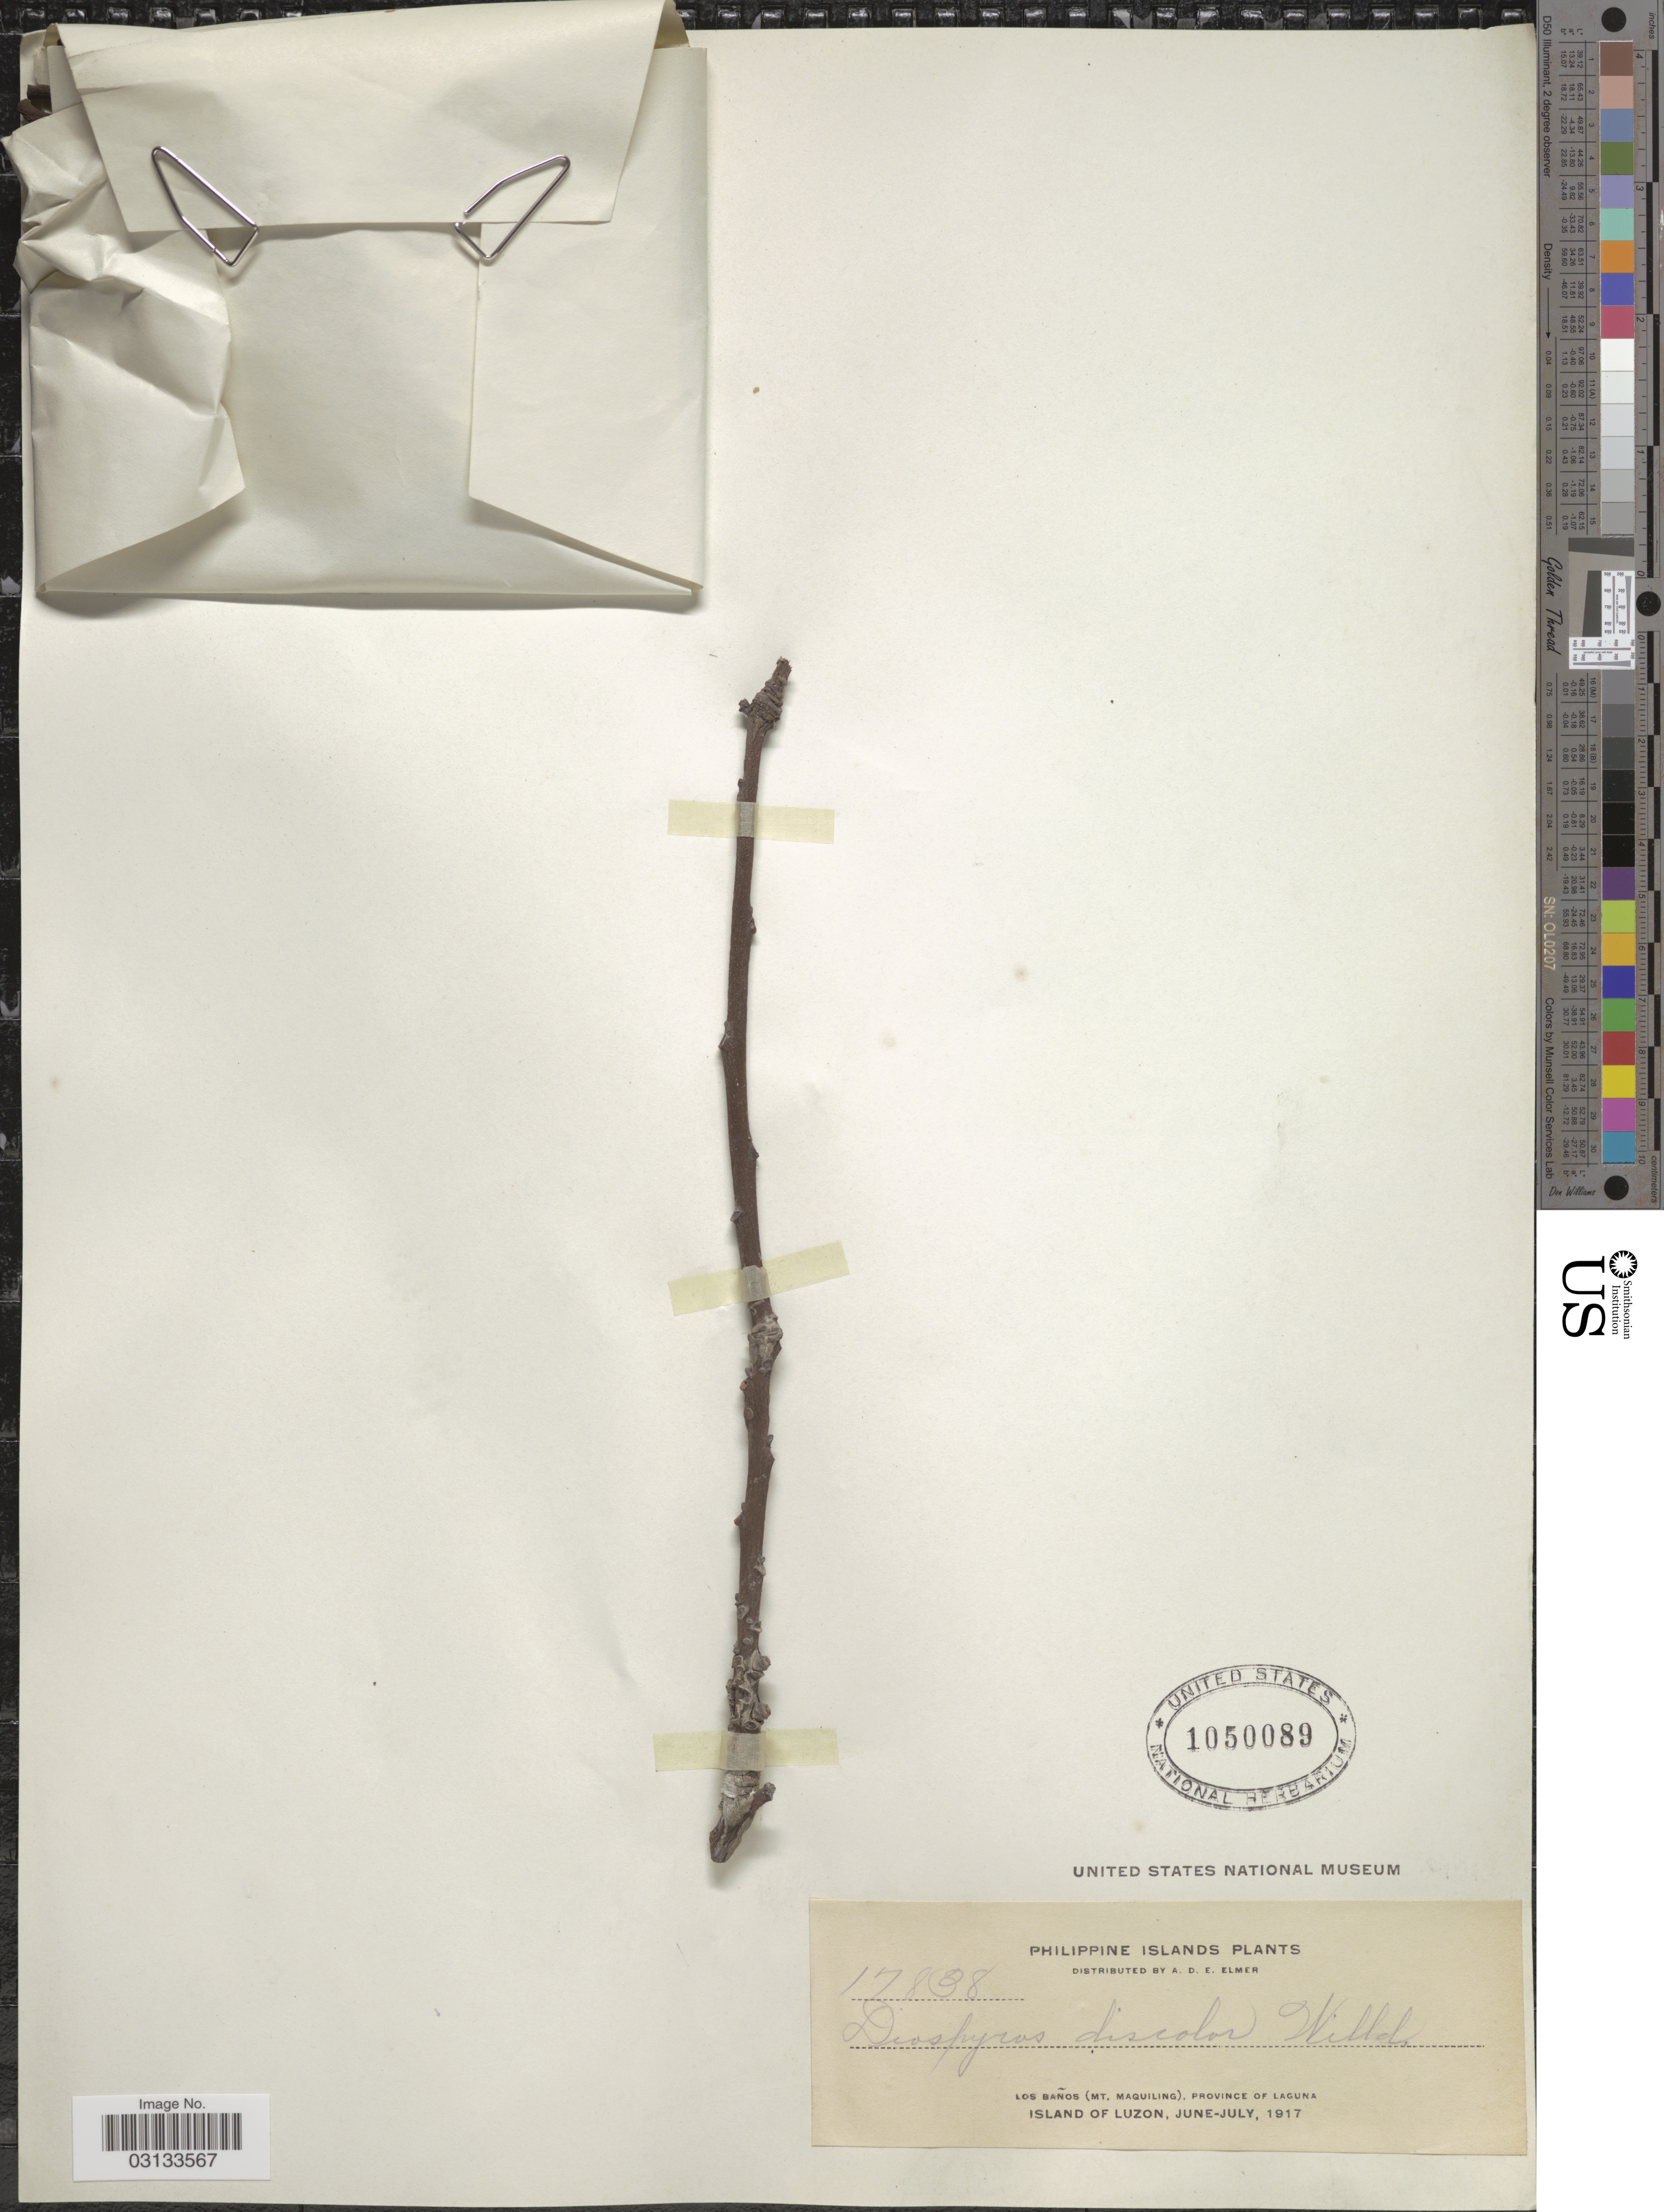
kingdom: Plantae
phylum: Tracheophyta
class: Magnoliopsida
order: Ericales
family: Ebenaceae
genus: Diospyros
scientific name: Diospyros discolor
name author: Willd.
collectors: A. D. E. Elmer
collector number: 17838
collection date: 1917-06/1917-07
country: Philippines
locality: Los Baños (Mt. Maquiling), Province of Laguna, Island of Luzon.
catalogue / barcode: US 1050089